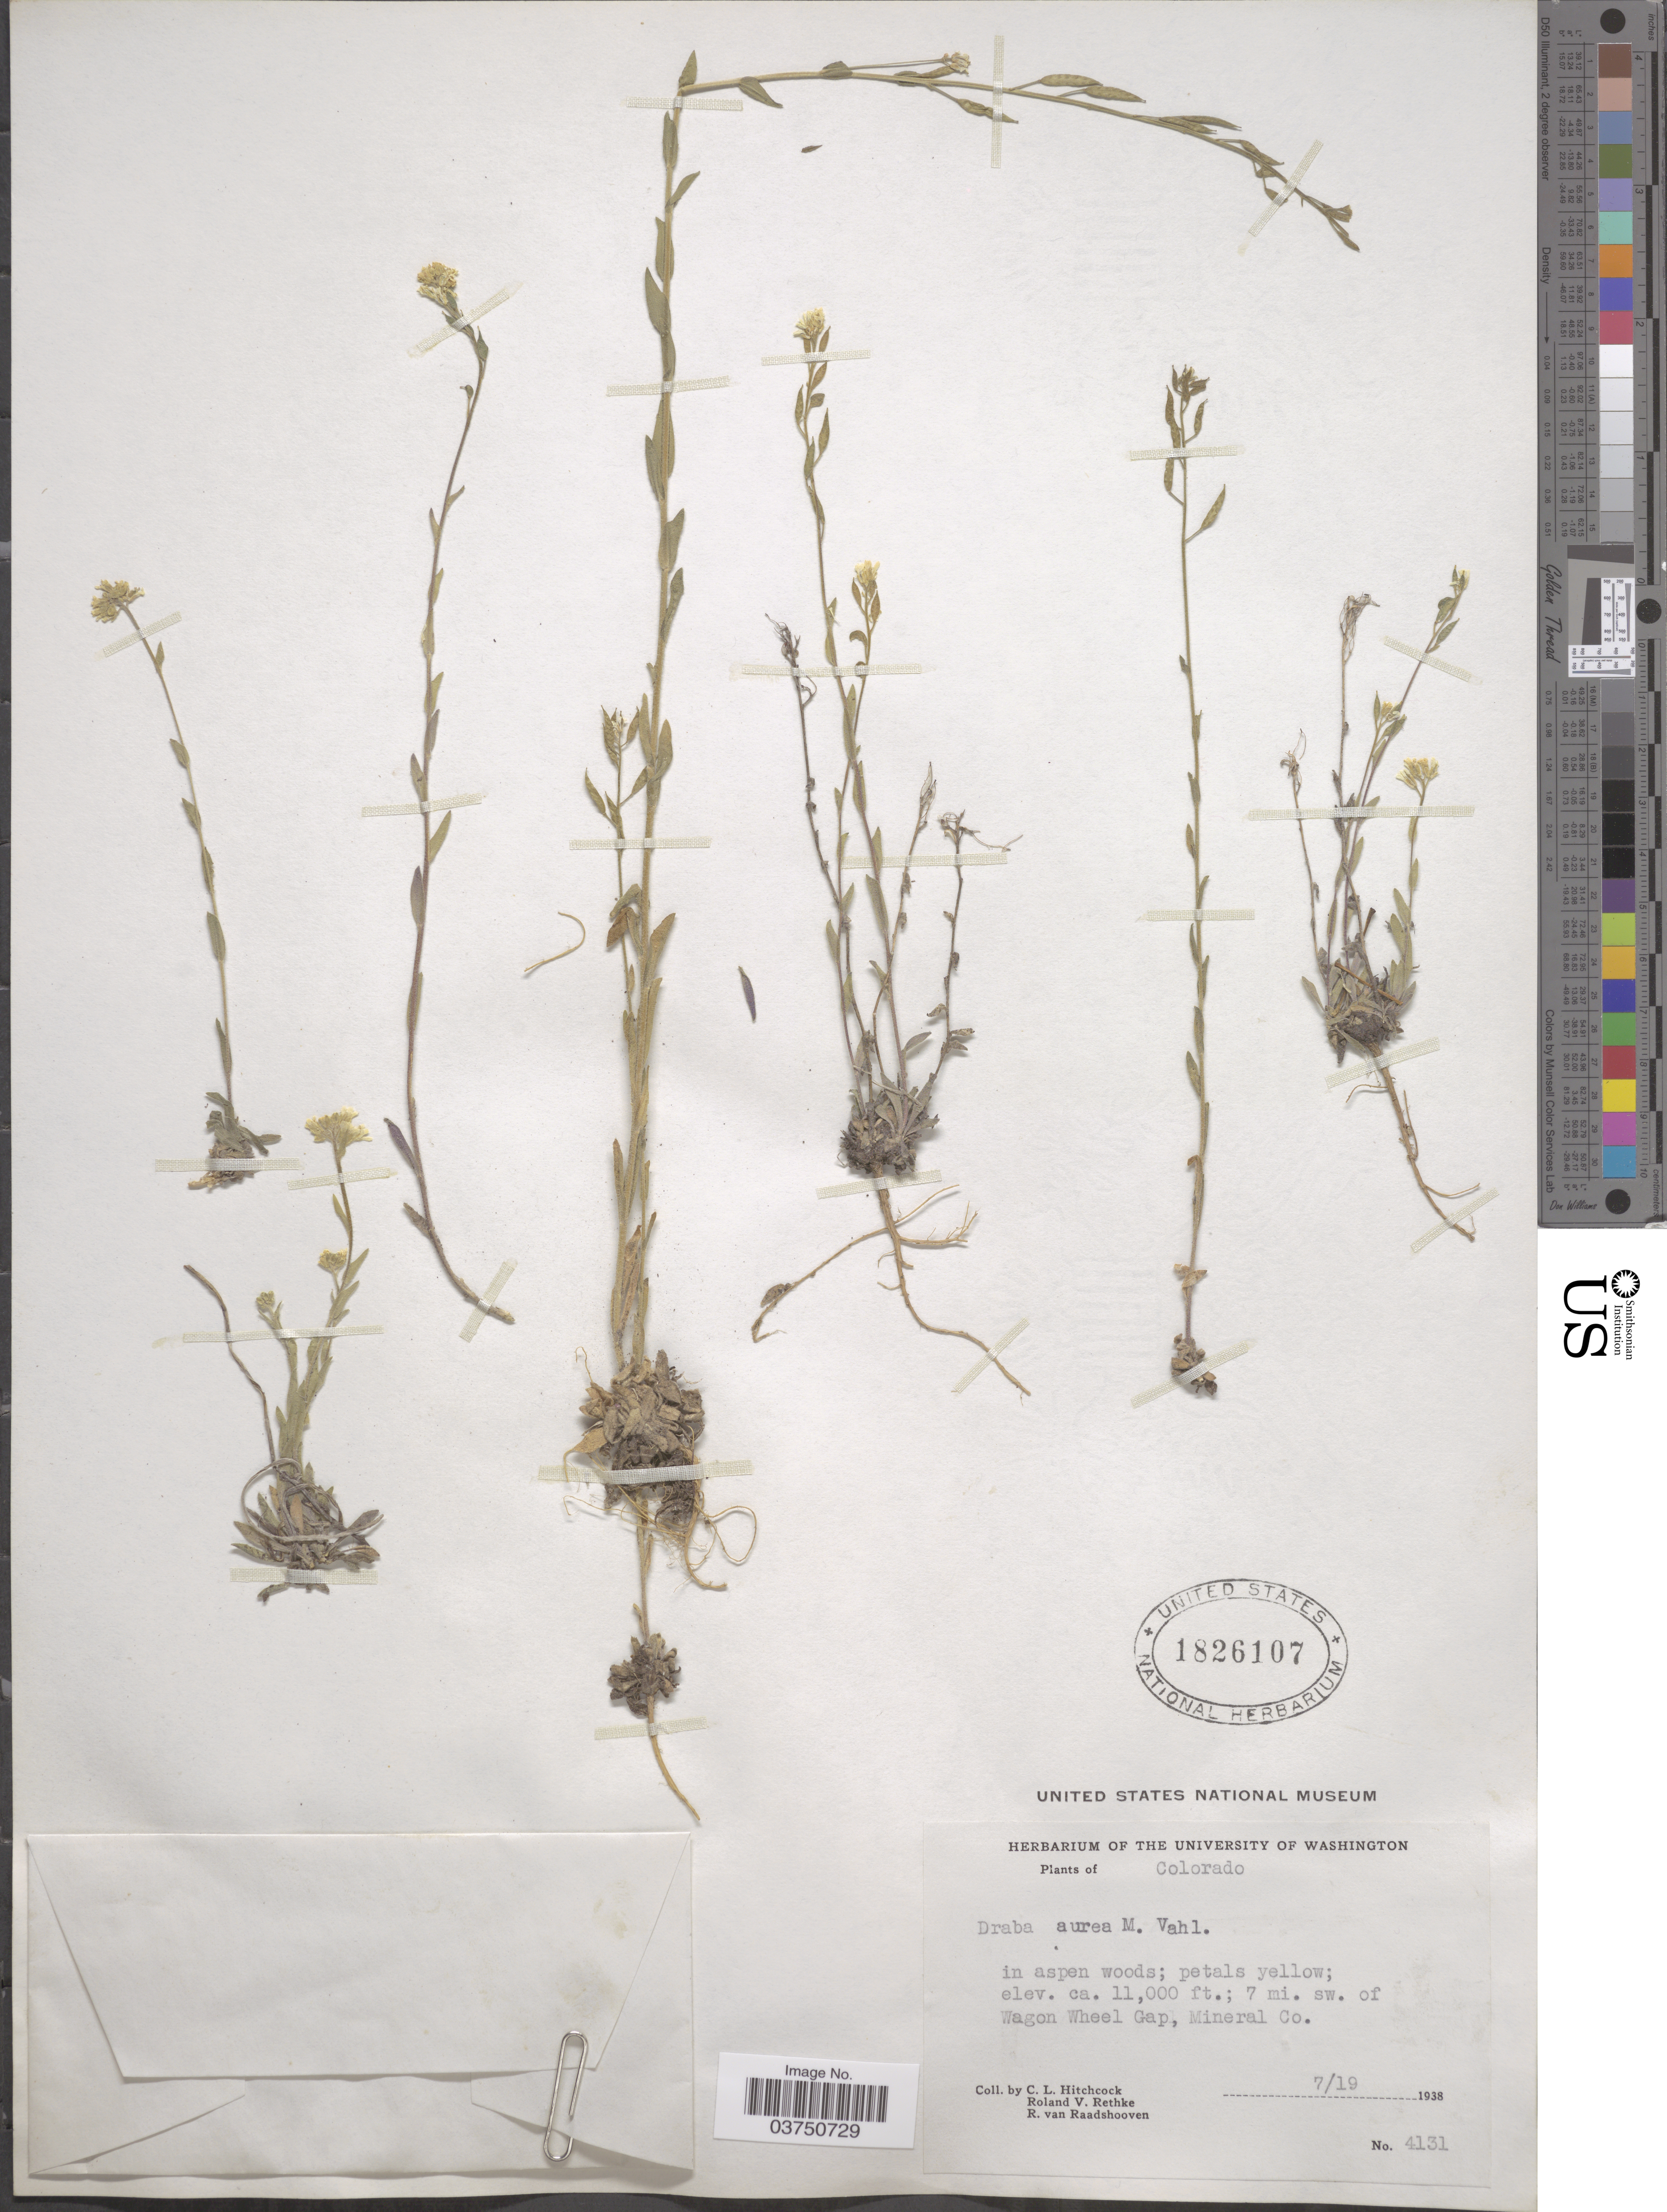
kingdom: Plantae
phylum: Tracheophyta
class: Magnoliopsida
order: Brassicales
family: Brassicaceae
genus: Draba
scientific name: Draba aurea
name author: Vahl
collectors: C. L. Hitchcock, R. Rethke & R. Raadshooven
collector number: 4131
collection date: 1938-07-19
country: United States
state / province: Colorado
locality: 7 mi. sw. of Wagon Wheel Gap, Mineral Co.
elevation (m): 3353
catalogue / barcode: US 1826107